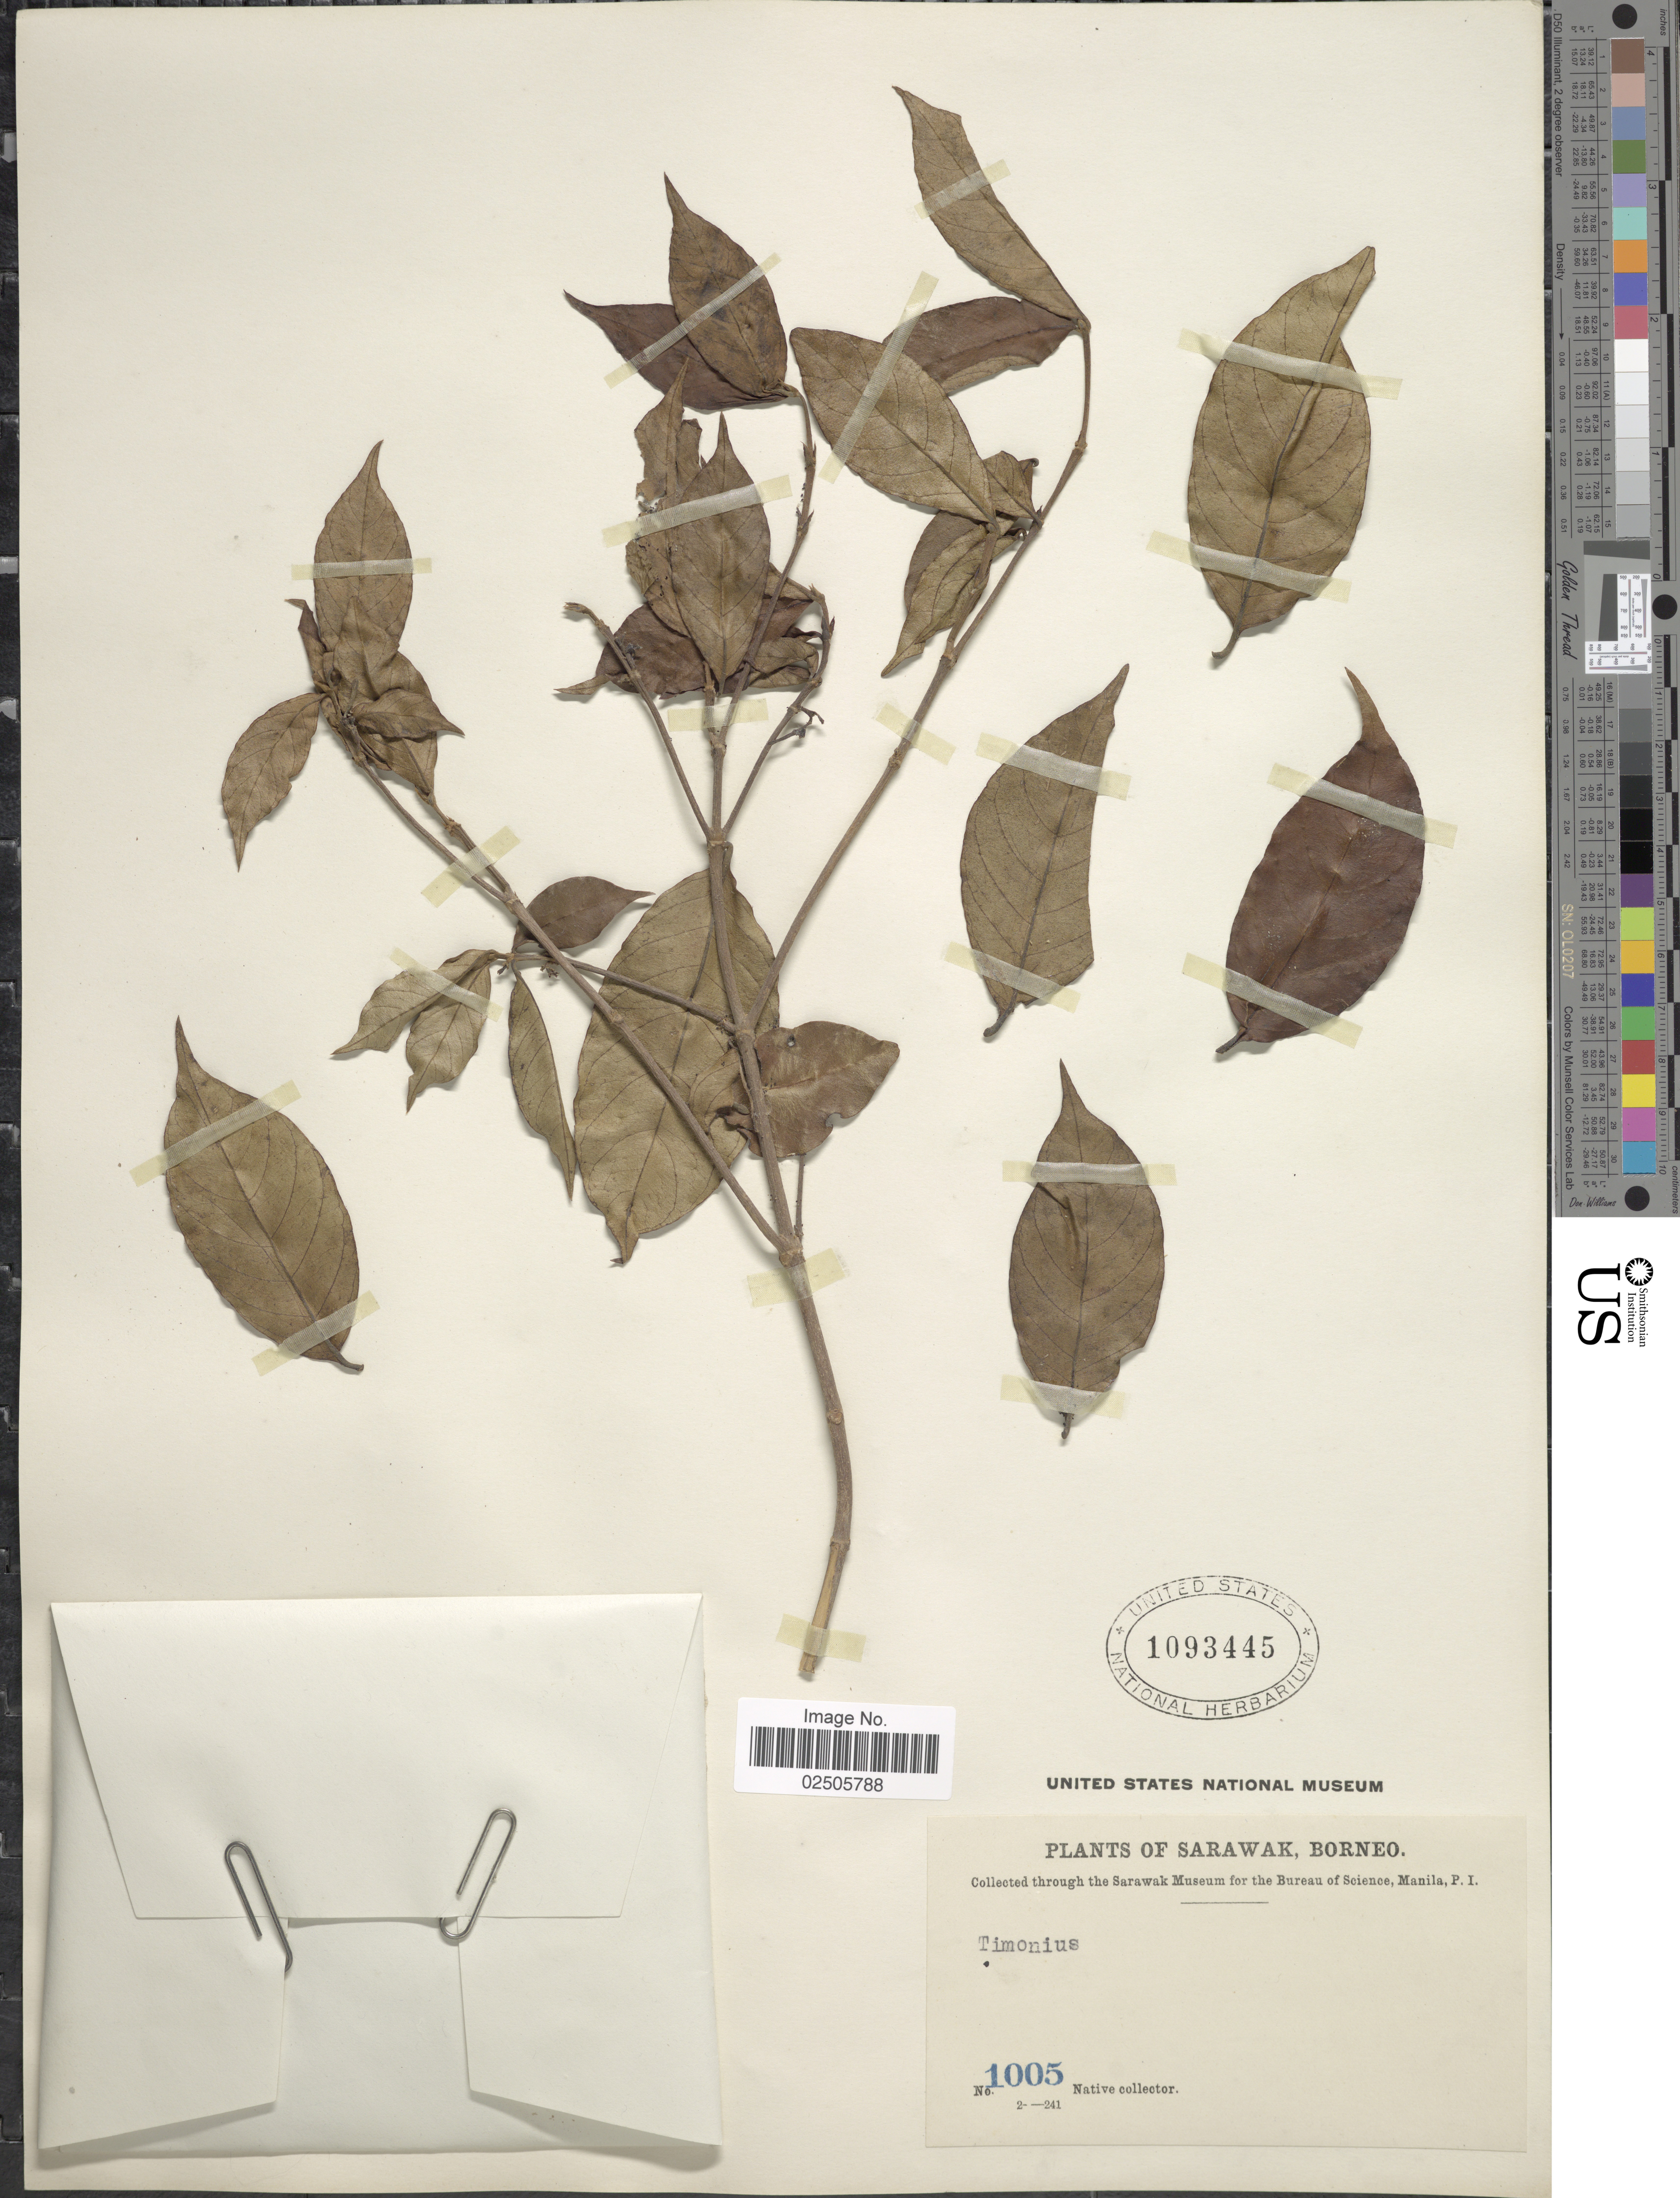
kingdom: Plantae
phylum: Tracheophyta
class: Magnoliopsida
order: Gentianales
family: Rubiaceae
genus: Timonius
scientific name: Timonius sp.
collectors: Native collector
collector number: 1005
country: Malaysia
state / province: Sarawak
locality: Borneo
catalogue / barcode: US 1093445